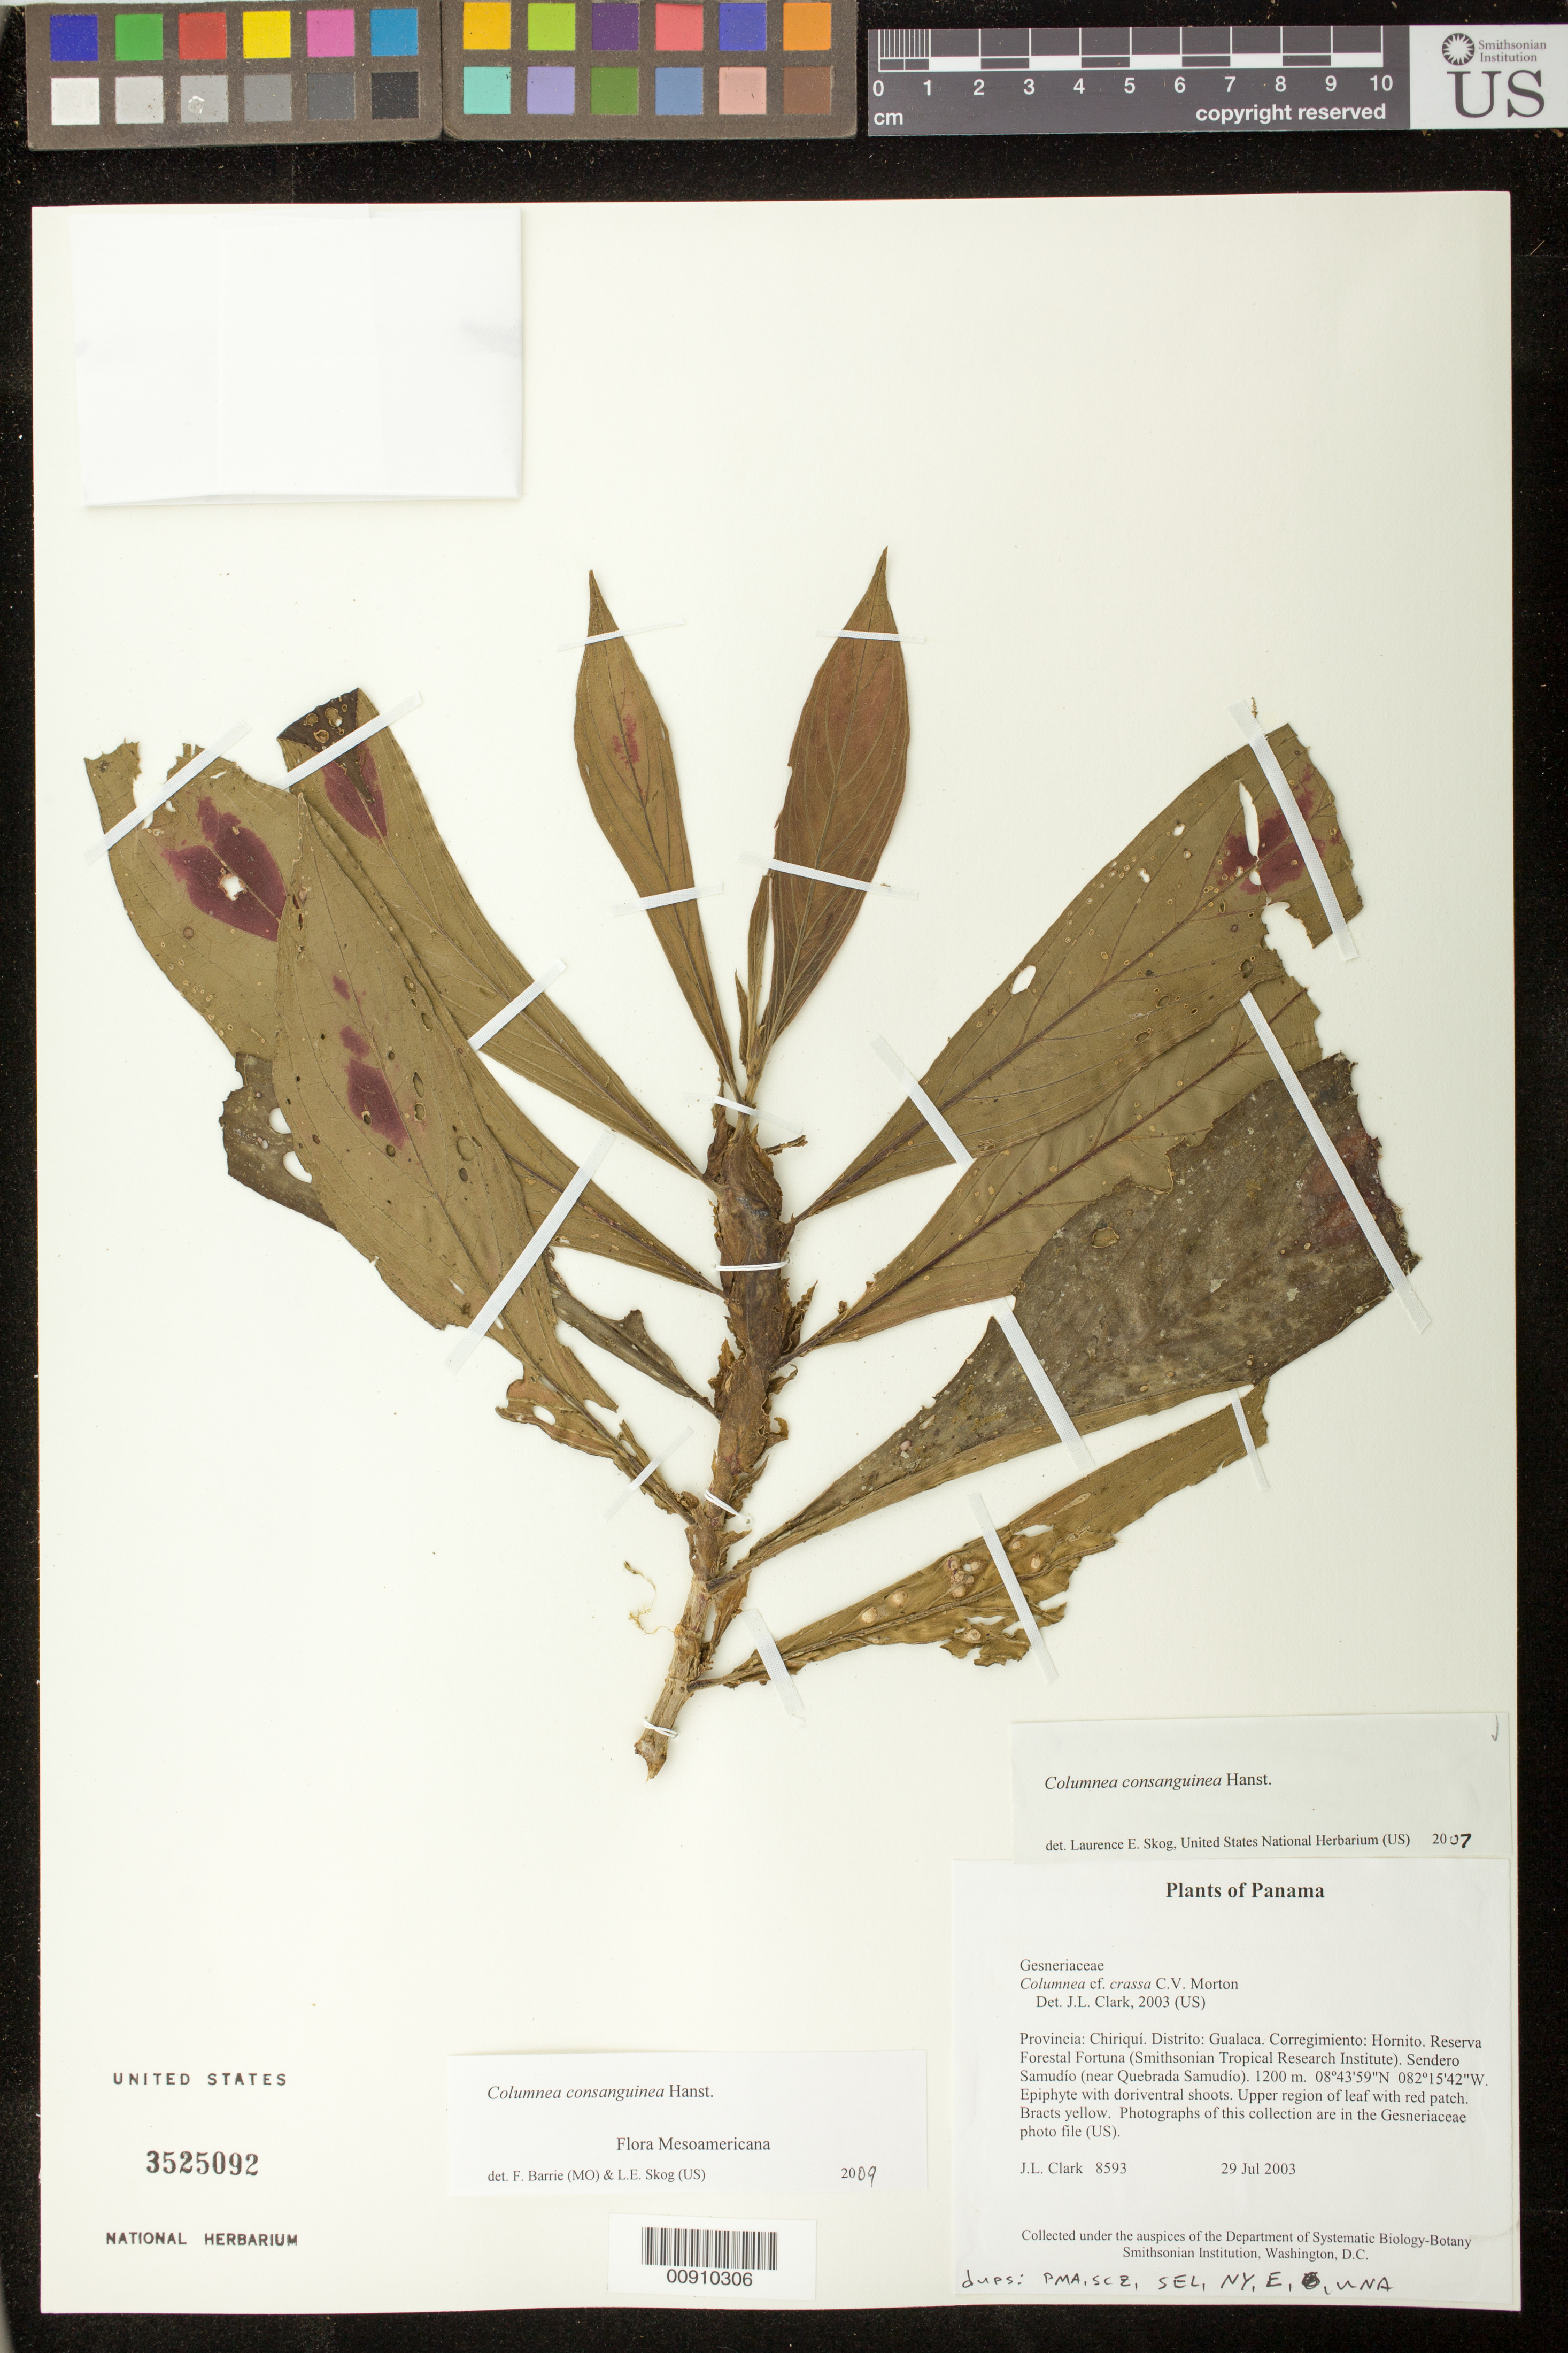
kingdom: Plantae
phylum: Tracheophyta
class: Magnoliopsida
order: Lamiales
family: Gesneriaceae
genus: Columnea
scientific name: Columnea consanguinea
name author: Hanst.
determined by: Skog, Laurence E.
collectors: J. L. Clark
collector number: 8593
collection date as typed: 29 Jul 2003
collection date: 2003-07-29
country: Panama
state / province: Chiriquí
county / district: Gualaca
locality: Gualaca. Corregimiento: Hornito. Reserva Forestal Fortuna (Smithsonian Tropical Research Institute). Sendero Samudío (near Quebrada Samudío).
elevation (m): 1200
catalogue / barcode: US 3525092